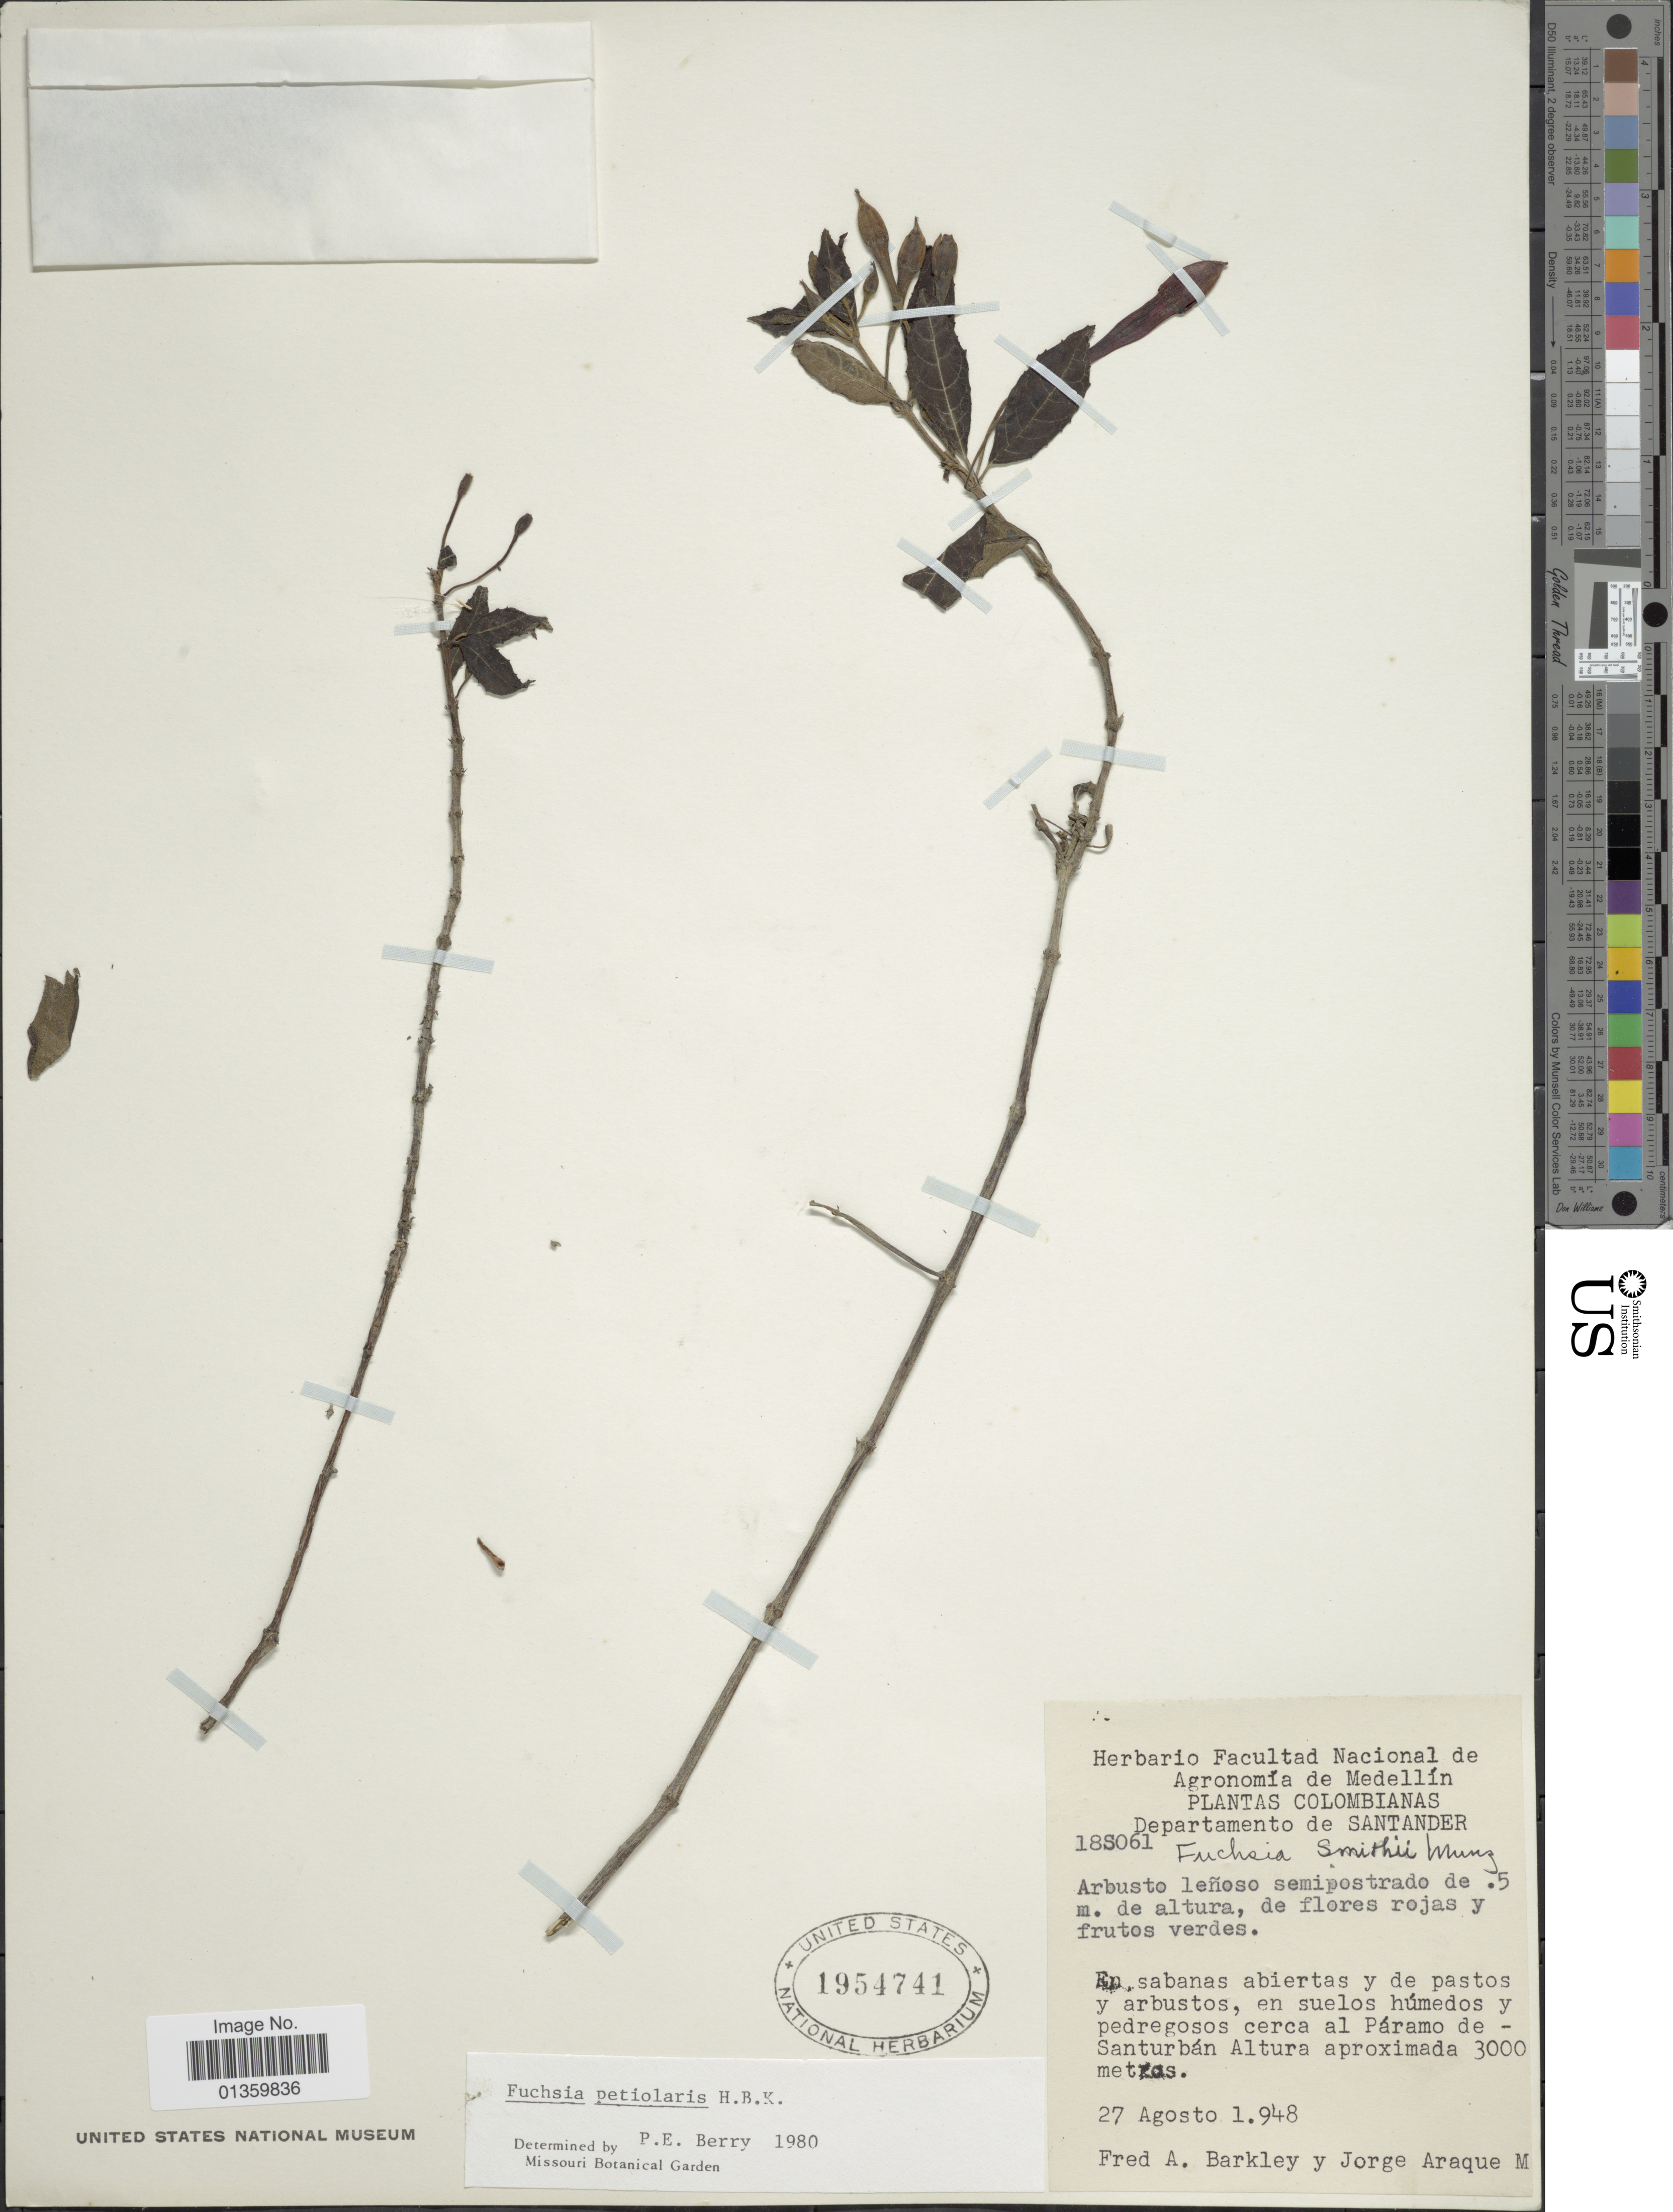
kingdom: Plantae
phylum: Tracheophyta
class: Magnoliopsida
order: Myrtales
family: Onagraceae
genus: Fuchsia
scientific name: Fuchsia petiolaris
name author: Kunth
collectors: F. A. Barkley & J. A. Molina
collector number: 18S061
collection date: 1948-08-27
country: Colombia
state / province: Santander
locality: En, sabanas abiertas y de pastos y arbustos, en suelos húmedos y pedregosos cerca al Páramo de Santurbán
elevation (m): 3000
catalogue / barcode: US 1954741